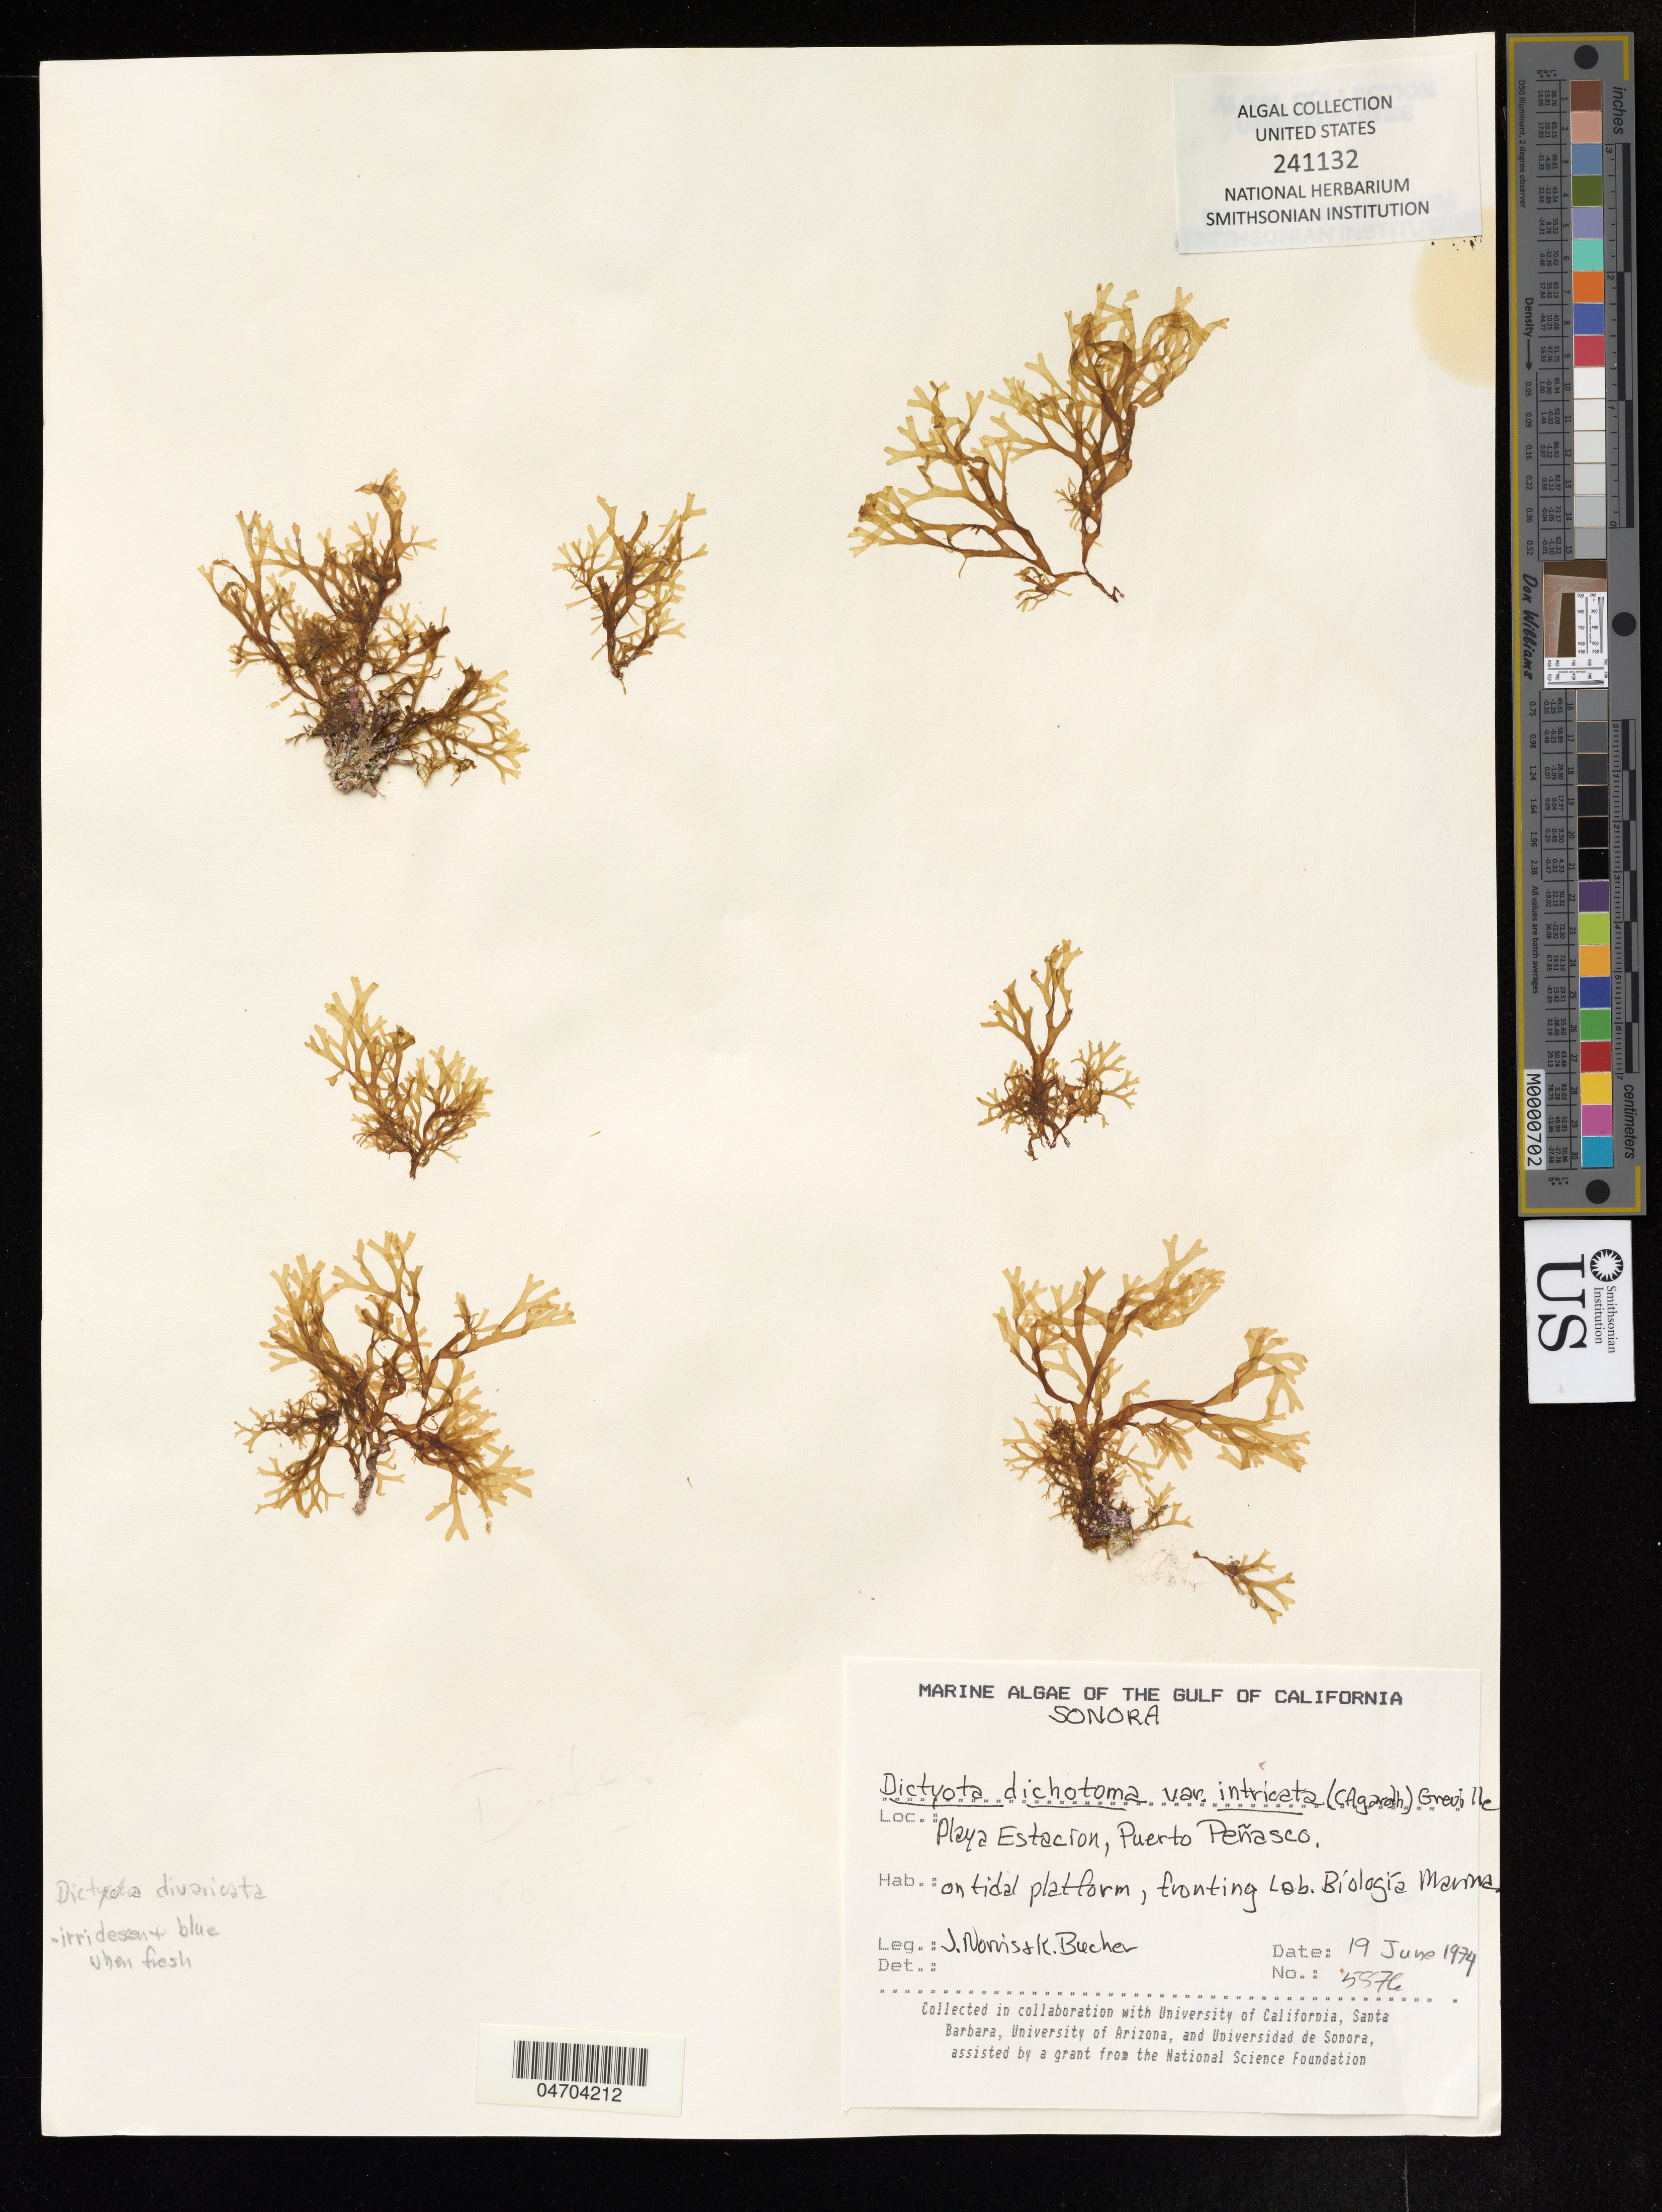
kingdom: Chromista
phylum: Ochrophyta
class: Phaeophyceae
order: Dictyotales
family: Dictyotaceae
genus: Dictyota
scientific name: Dictyota divaricata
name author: J.V.Lamouroux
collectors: J.N. Norris & K.E. Bucher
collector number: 5876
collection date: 1974-06-19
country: Mexico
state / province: Sonora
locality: The Gulf of California. Playa Estacion, Puerto Peñasco.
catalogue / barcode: US 241132